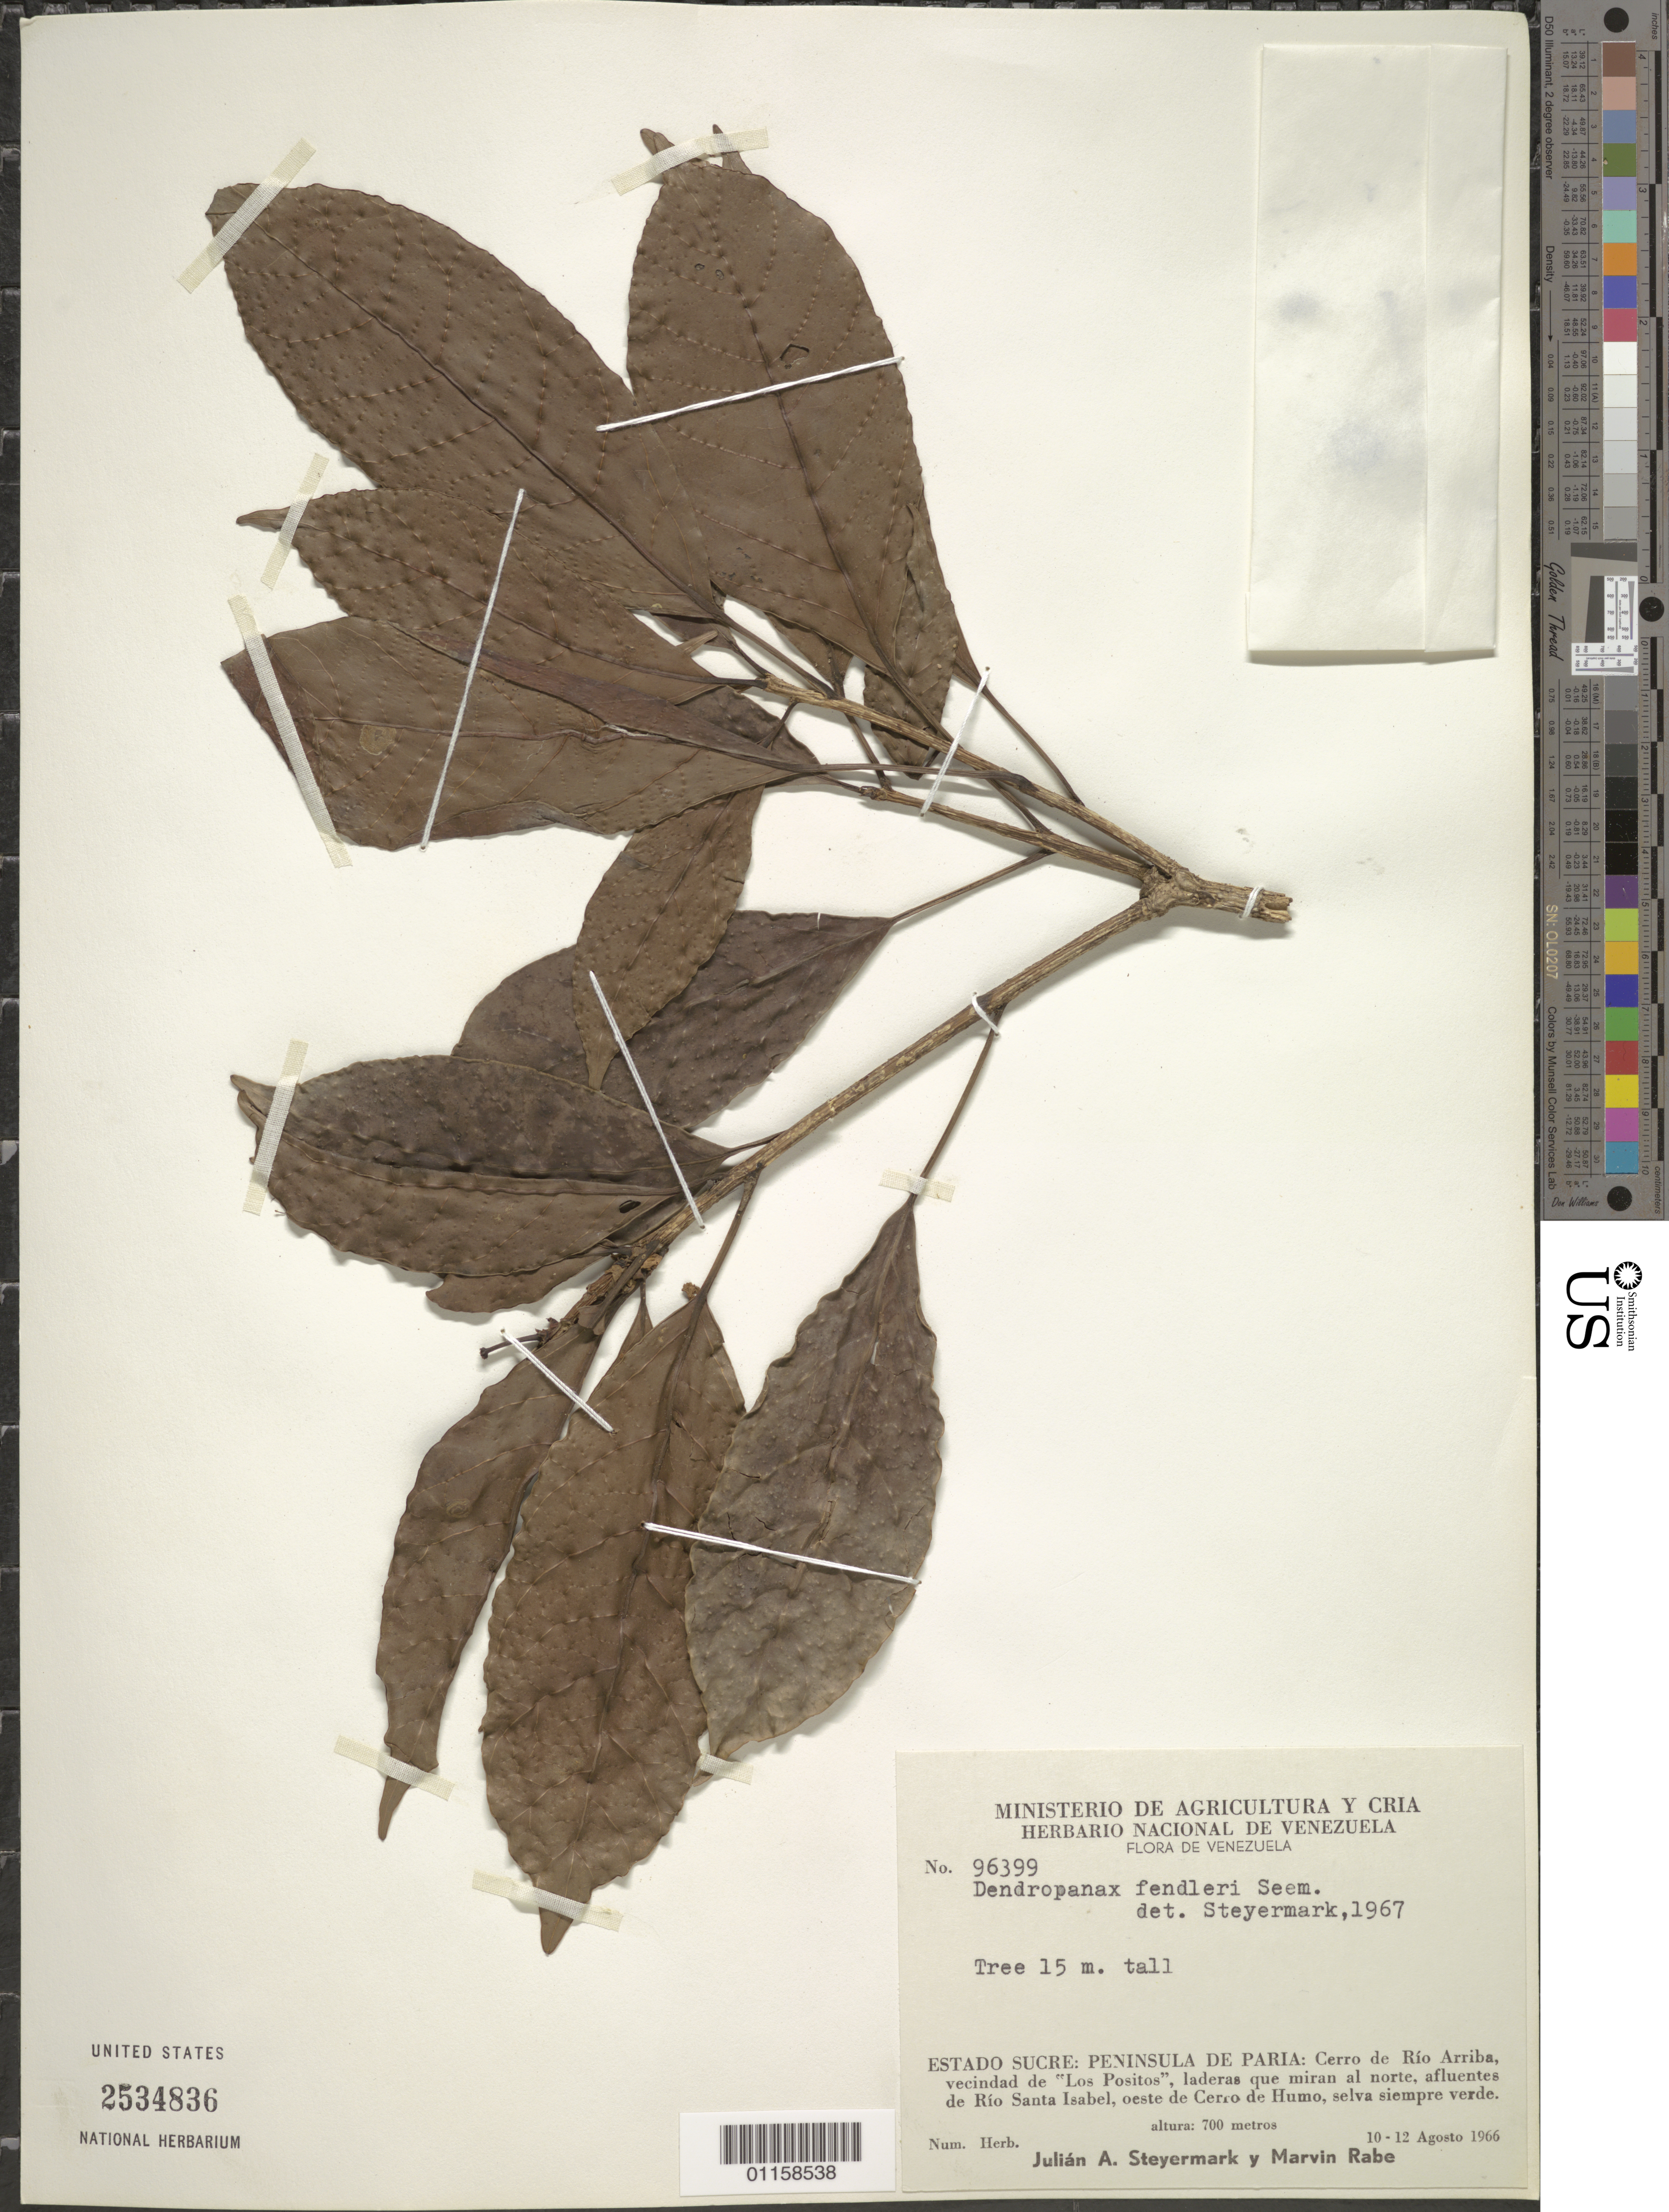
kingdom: Plantae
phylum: Tracheophyta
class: Magnoliopsida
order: Apiales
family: Araliaceae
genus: Dendropanax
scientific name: Dendropanax fendleri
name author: Seem.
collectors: J. Steyermark & M. Rabe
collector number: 96399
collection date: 1966-08-10/1966-08-12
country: Venezuela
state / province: Sucre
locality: Peninsula De Paria.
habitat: Tree.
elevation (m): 700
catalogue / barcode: US 2534836